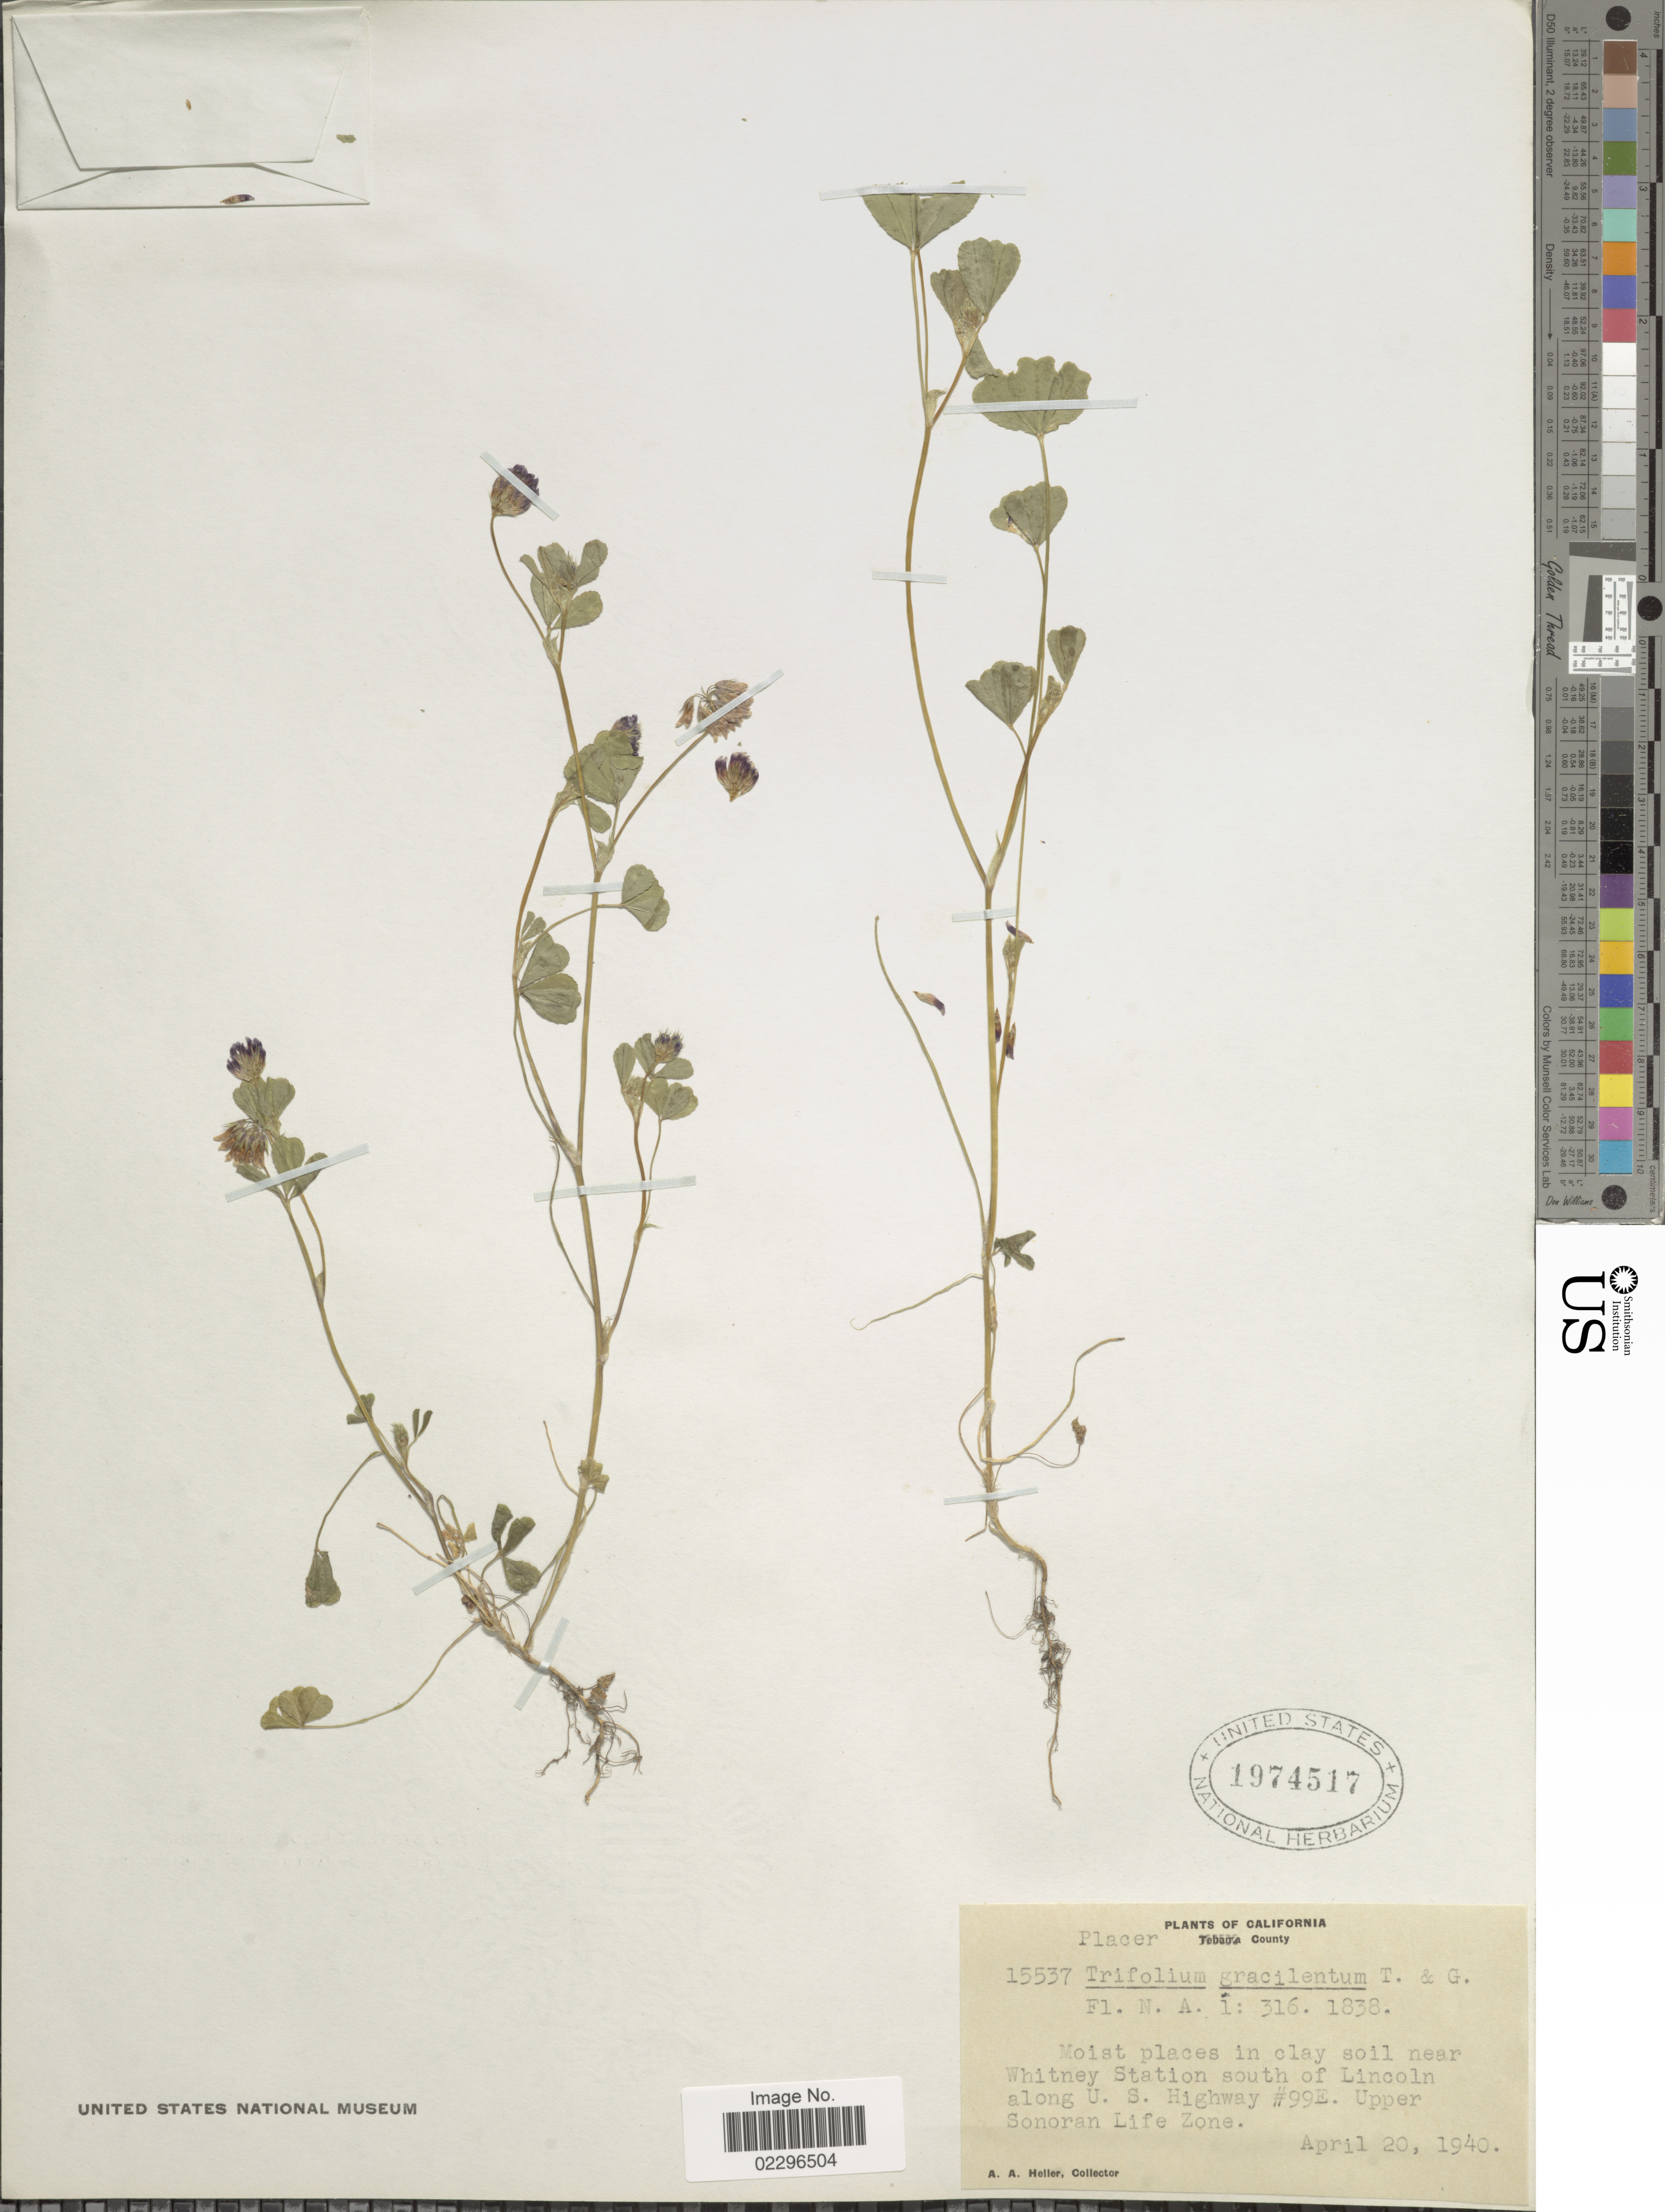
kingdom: Plantae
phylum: Tracheophyta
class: Magnoliopsida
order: Fabales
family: Fabaceae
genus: Trifolium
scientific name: Trifolium gracilentum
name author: Torr. & A. Gray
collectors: A. A. Heller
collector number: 15537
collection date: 1940-04-20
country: United States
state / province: California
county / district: Tehama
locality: Tebaca County, Moist places in caly soil near Whitney Station south of Lincoln along U.S. Highway #99E, Upper Sonoran Life Zone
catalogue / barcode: US 1974517